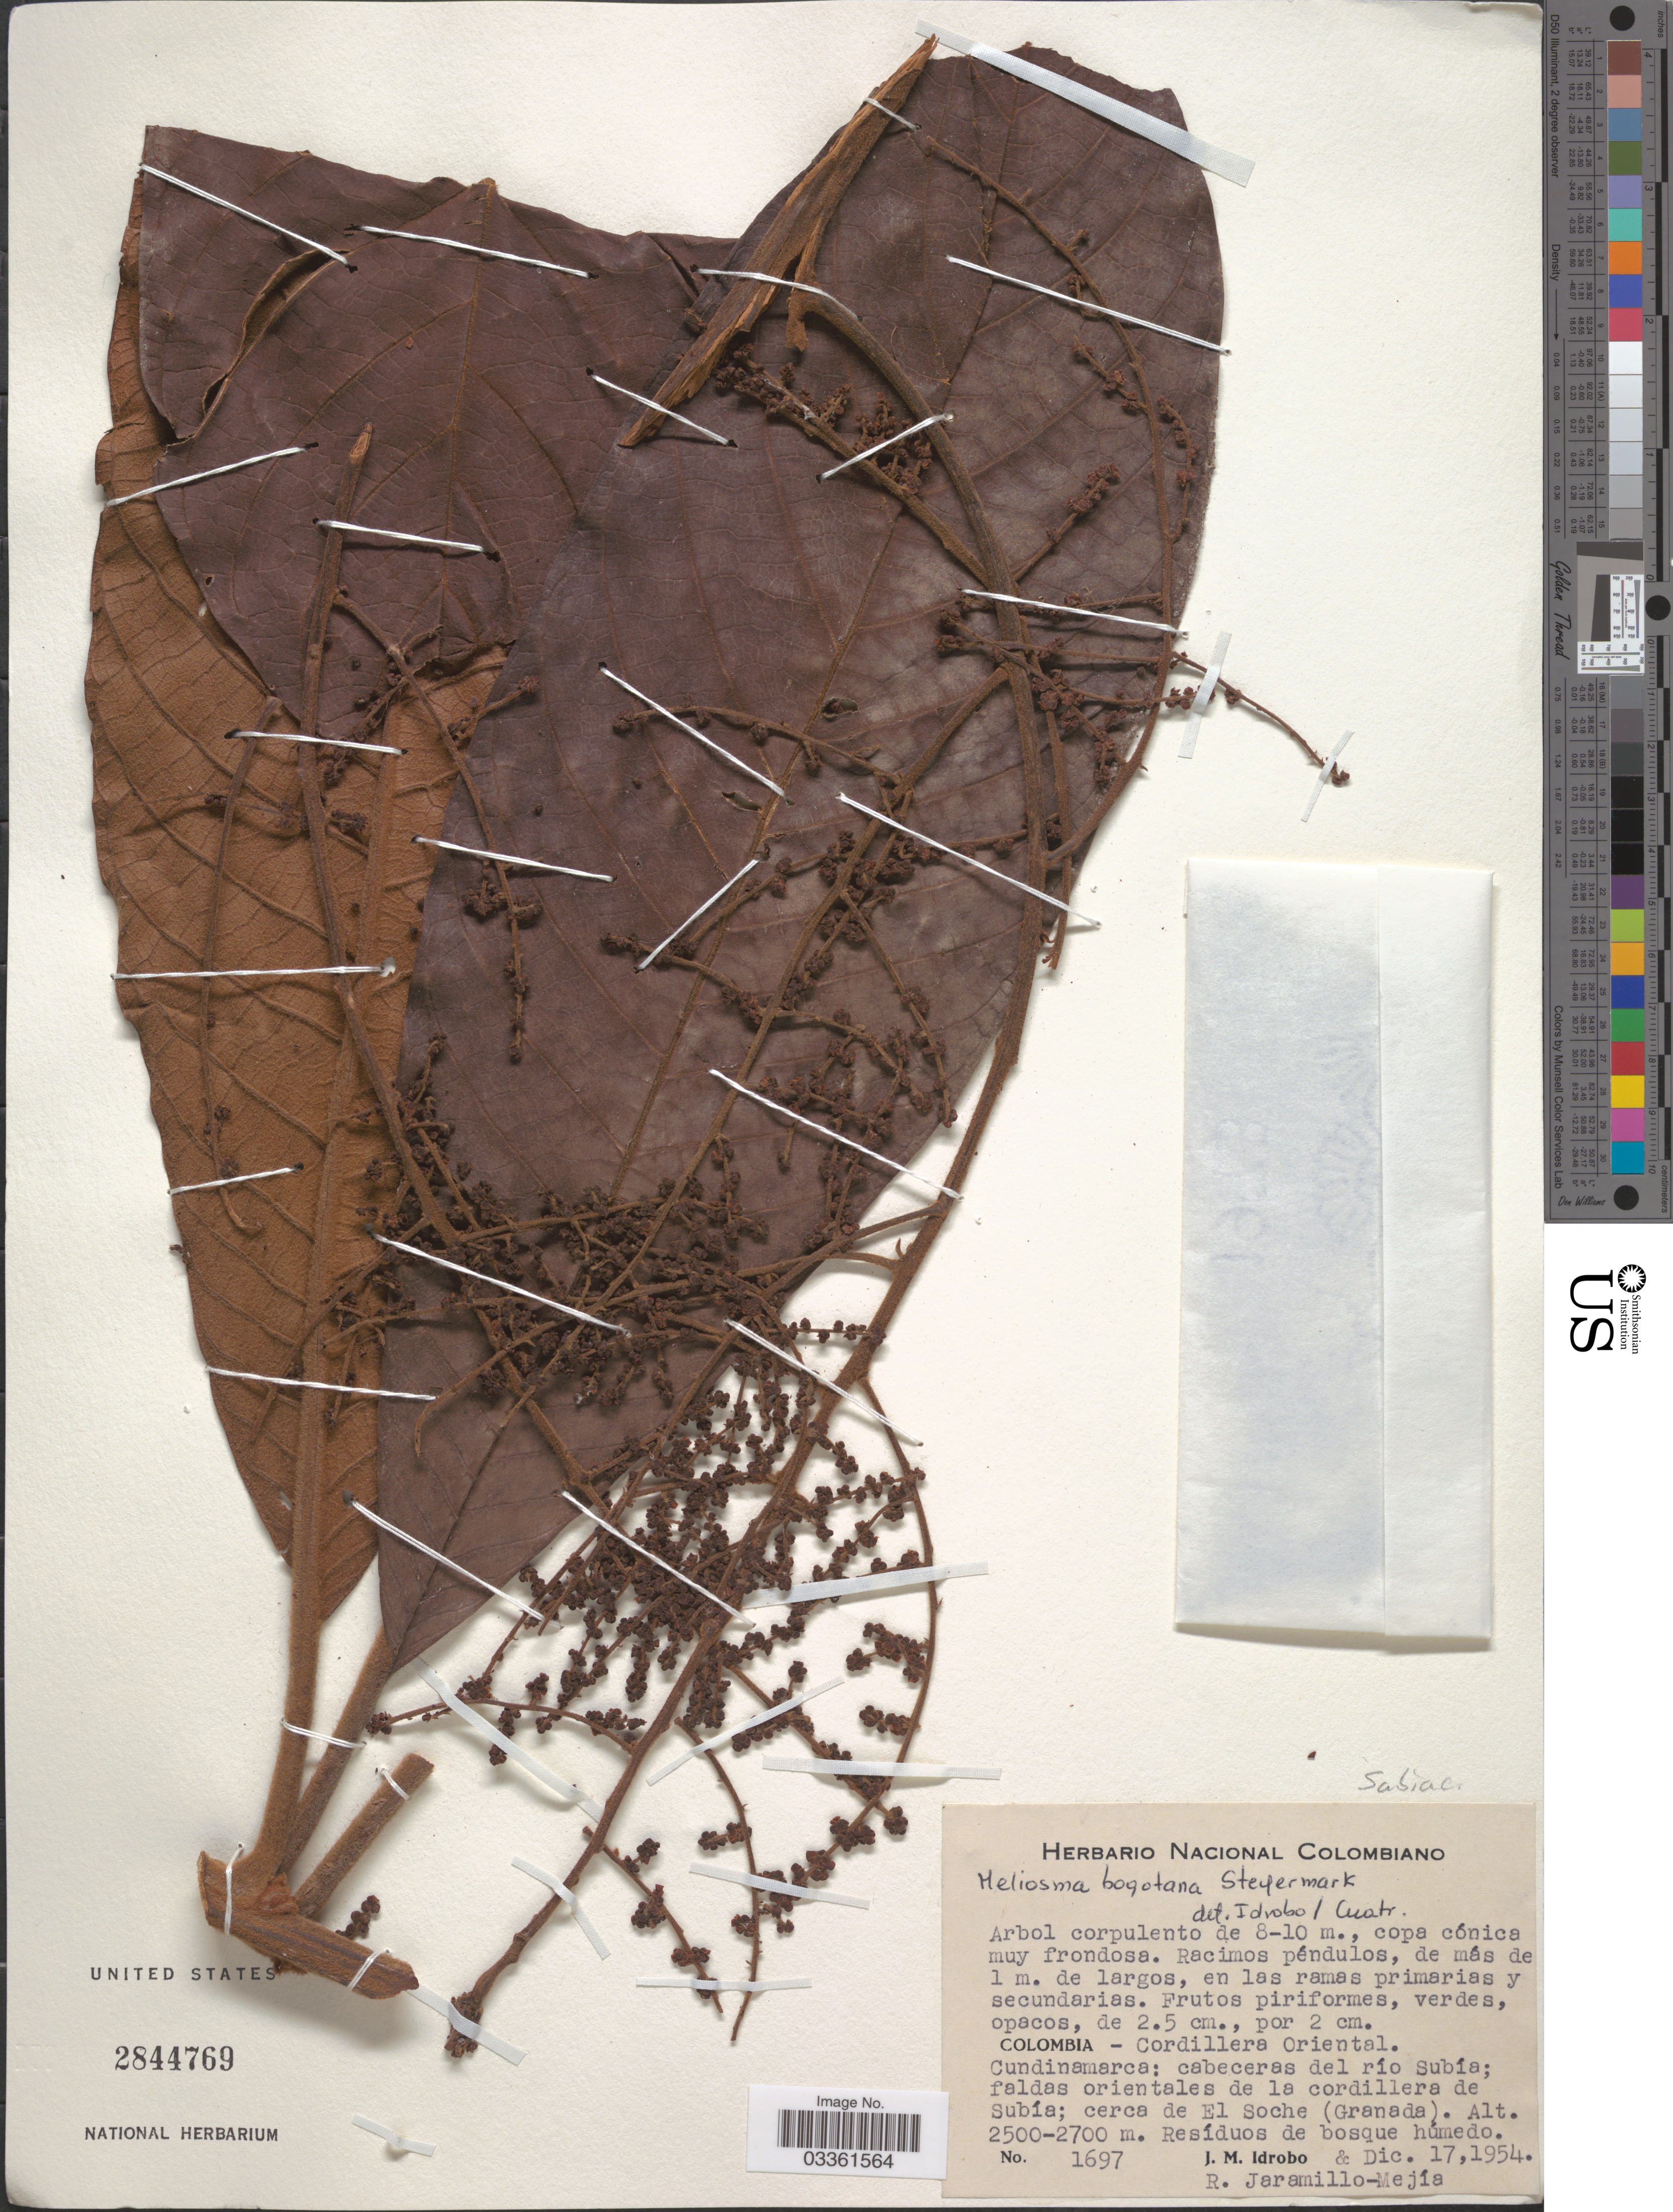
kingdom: Plantae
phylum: Tracheophyta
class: Magnoliopsida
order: Proteales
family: Sabiaceae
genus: Meliosma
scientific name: Meliosma bogotana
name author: Steyerm.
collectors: J. M. Idrobo & R. Jaramillo M.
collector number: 1697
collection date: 1954-12-17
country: Colombia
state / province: Cundinamarca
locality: Cordillera Oriental. Cabeceras del río Subía; faldas orientales de la cordillera de Subía; cerca de El Soche (Granada).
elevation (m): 2500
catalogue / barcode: US 2844769